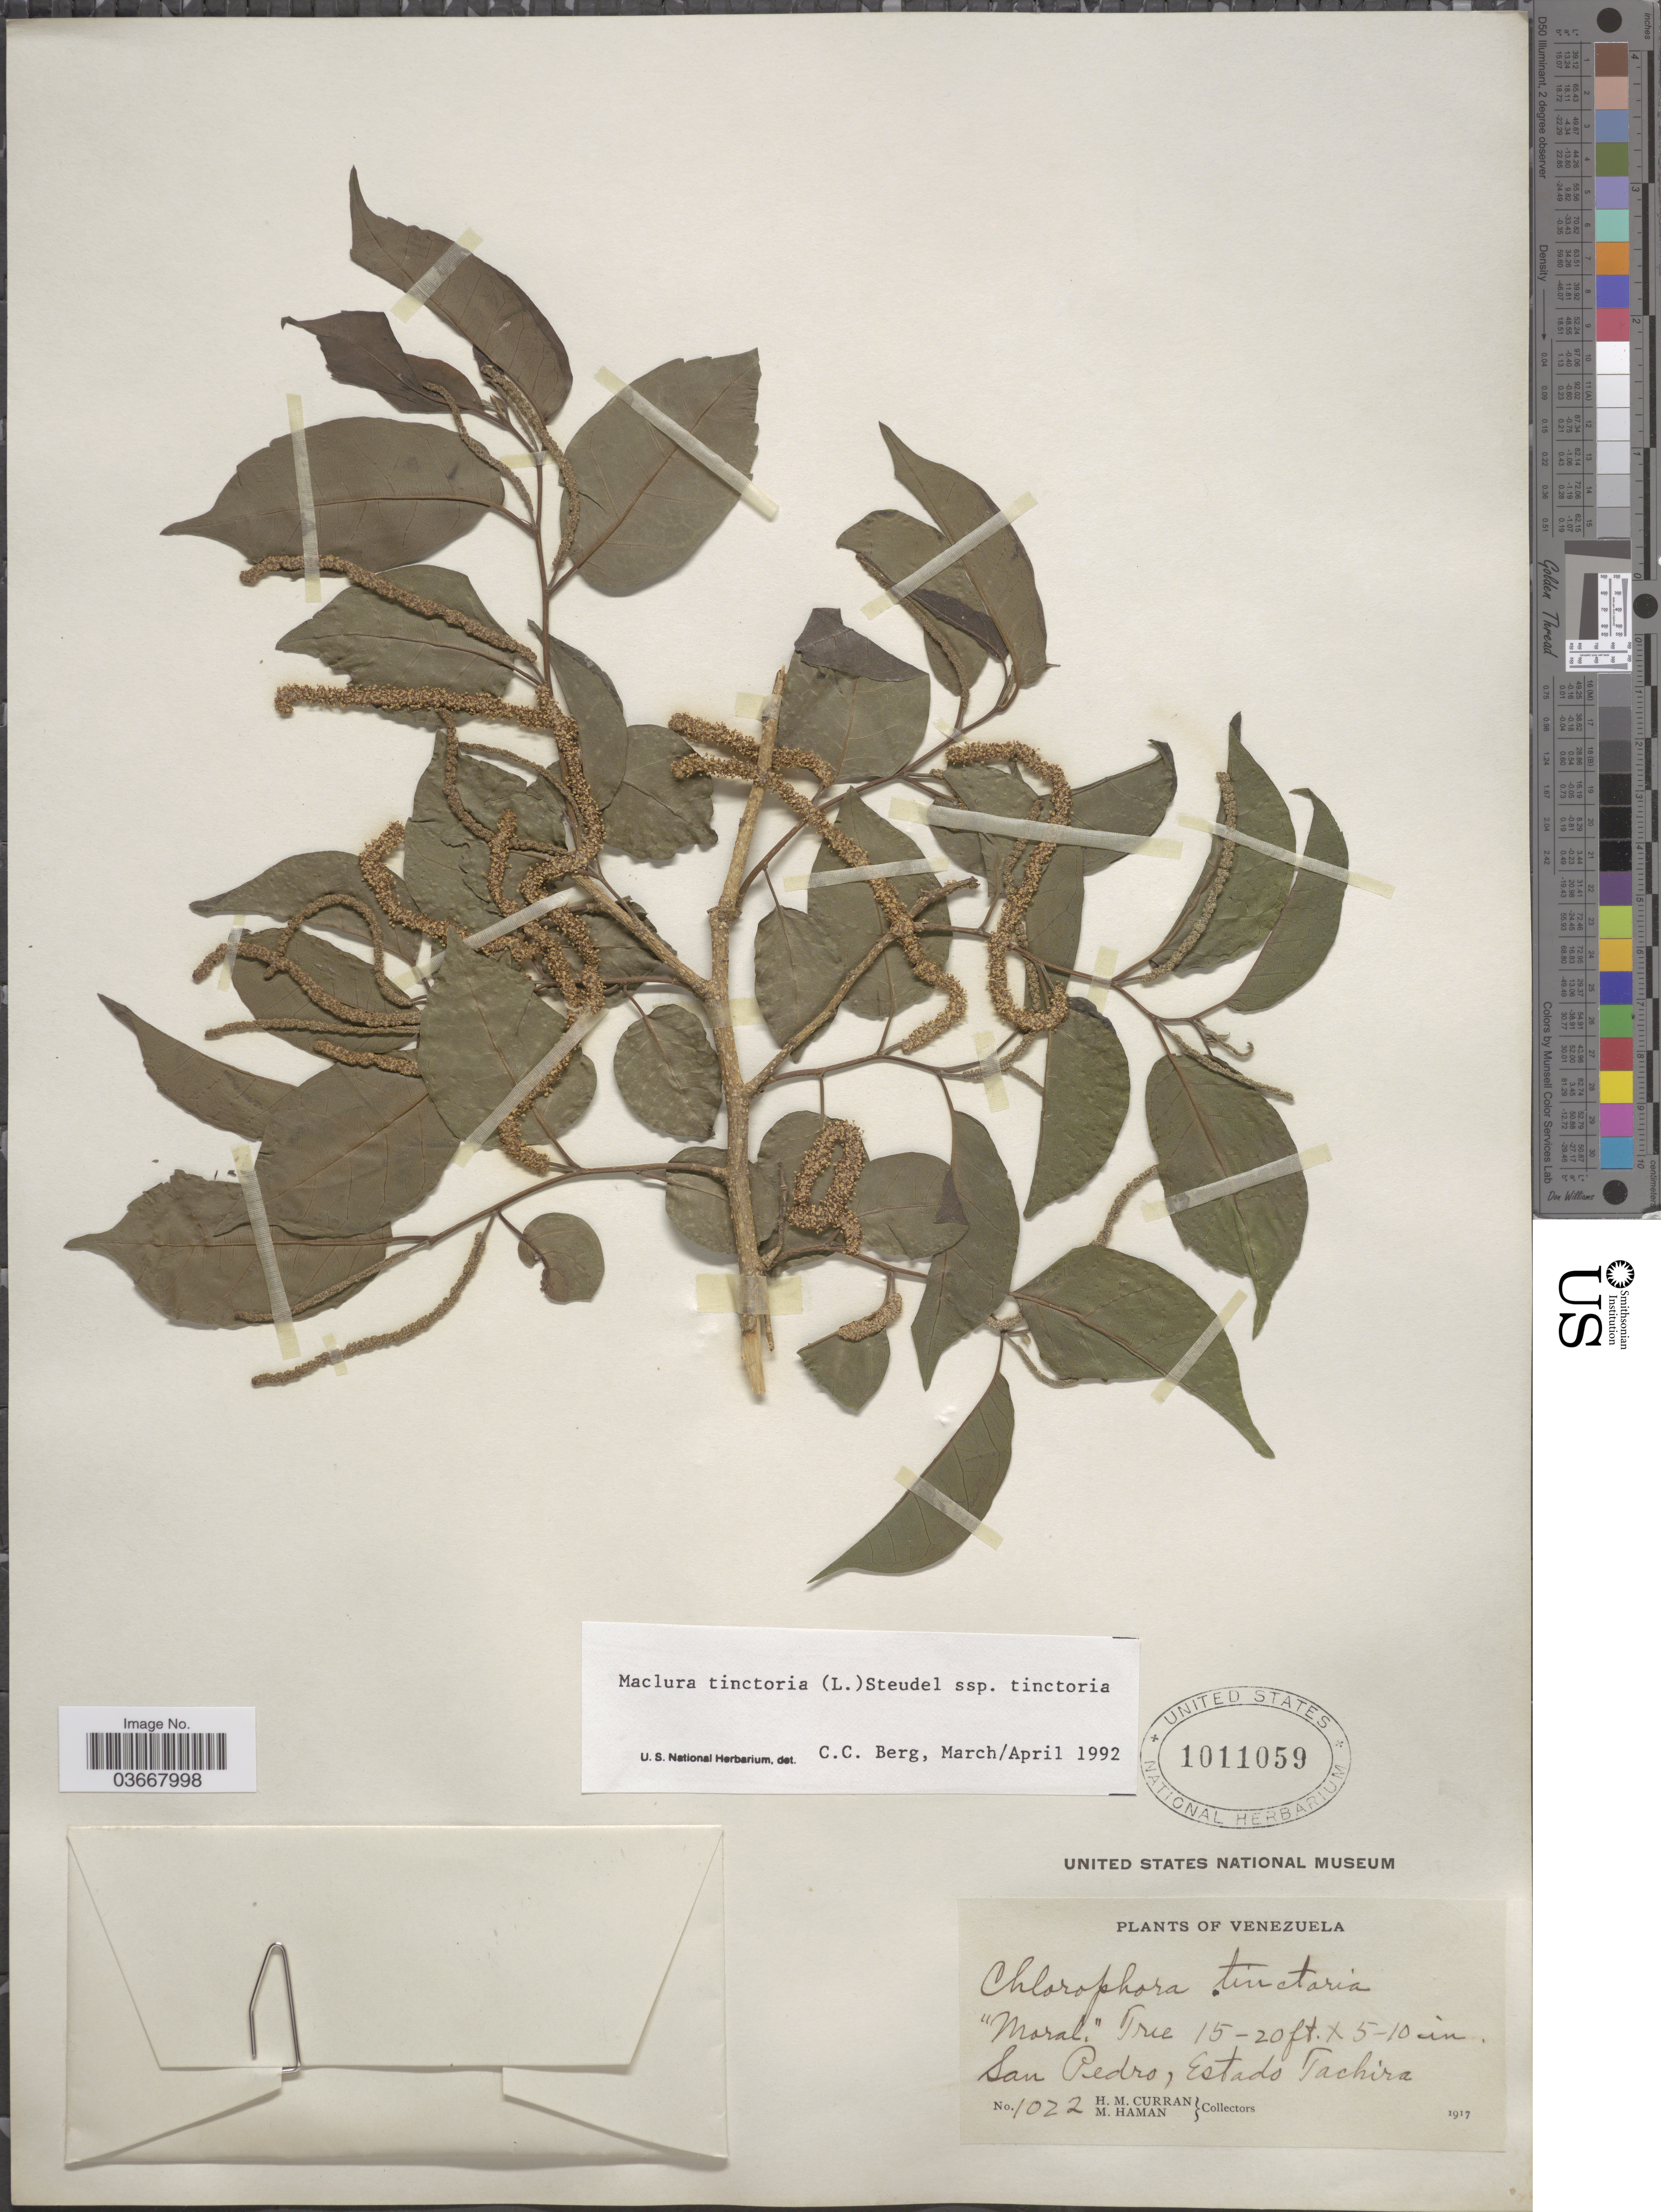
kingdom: Plantae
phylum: Tracheophyta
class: Magnoliopsida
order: Rosales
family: Moraceae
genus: Maclura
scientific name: Maclura tinctoria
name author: (L.) D. Don ex Steud.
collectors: H. M. Curran & M. Haman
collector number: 1022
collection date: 1917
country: Venezuela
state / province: Tachira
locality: San Pedro.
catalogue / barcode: US 1011059